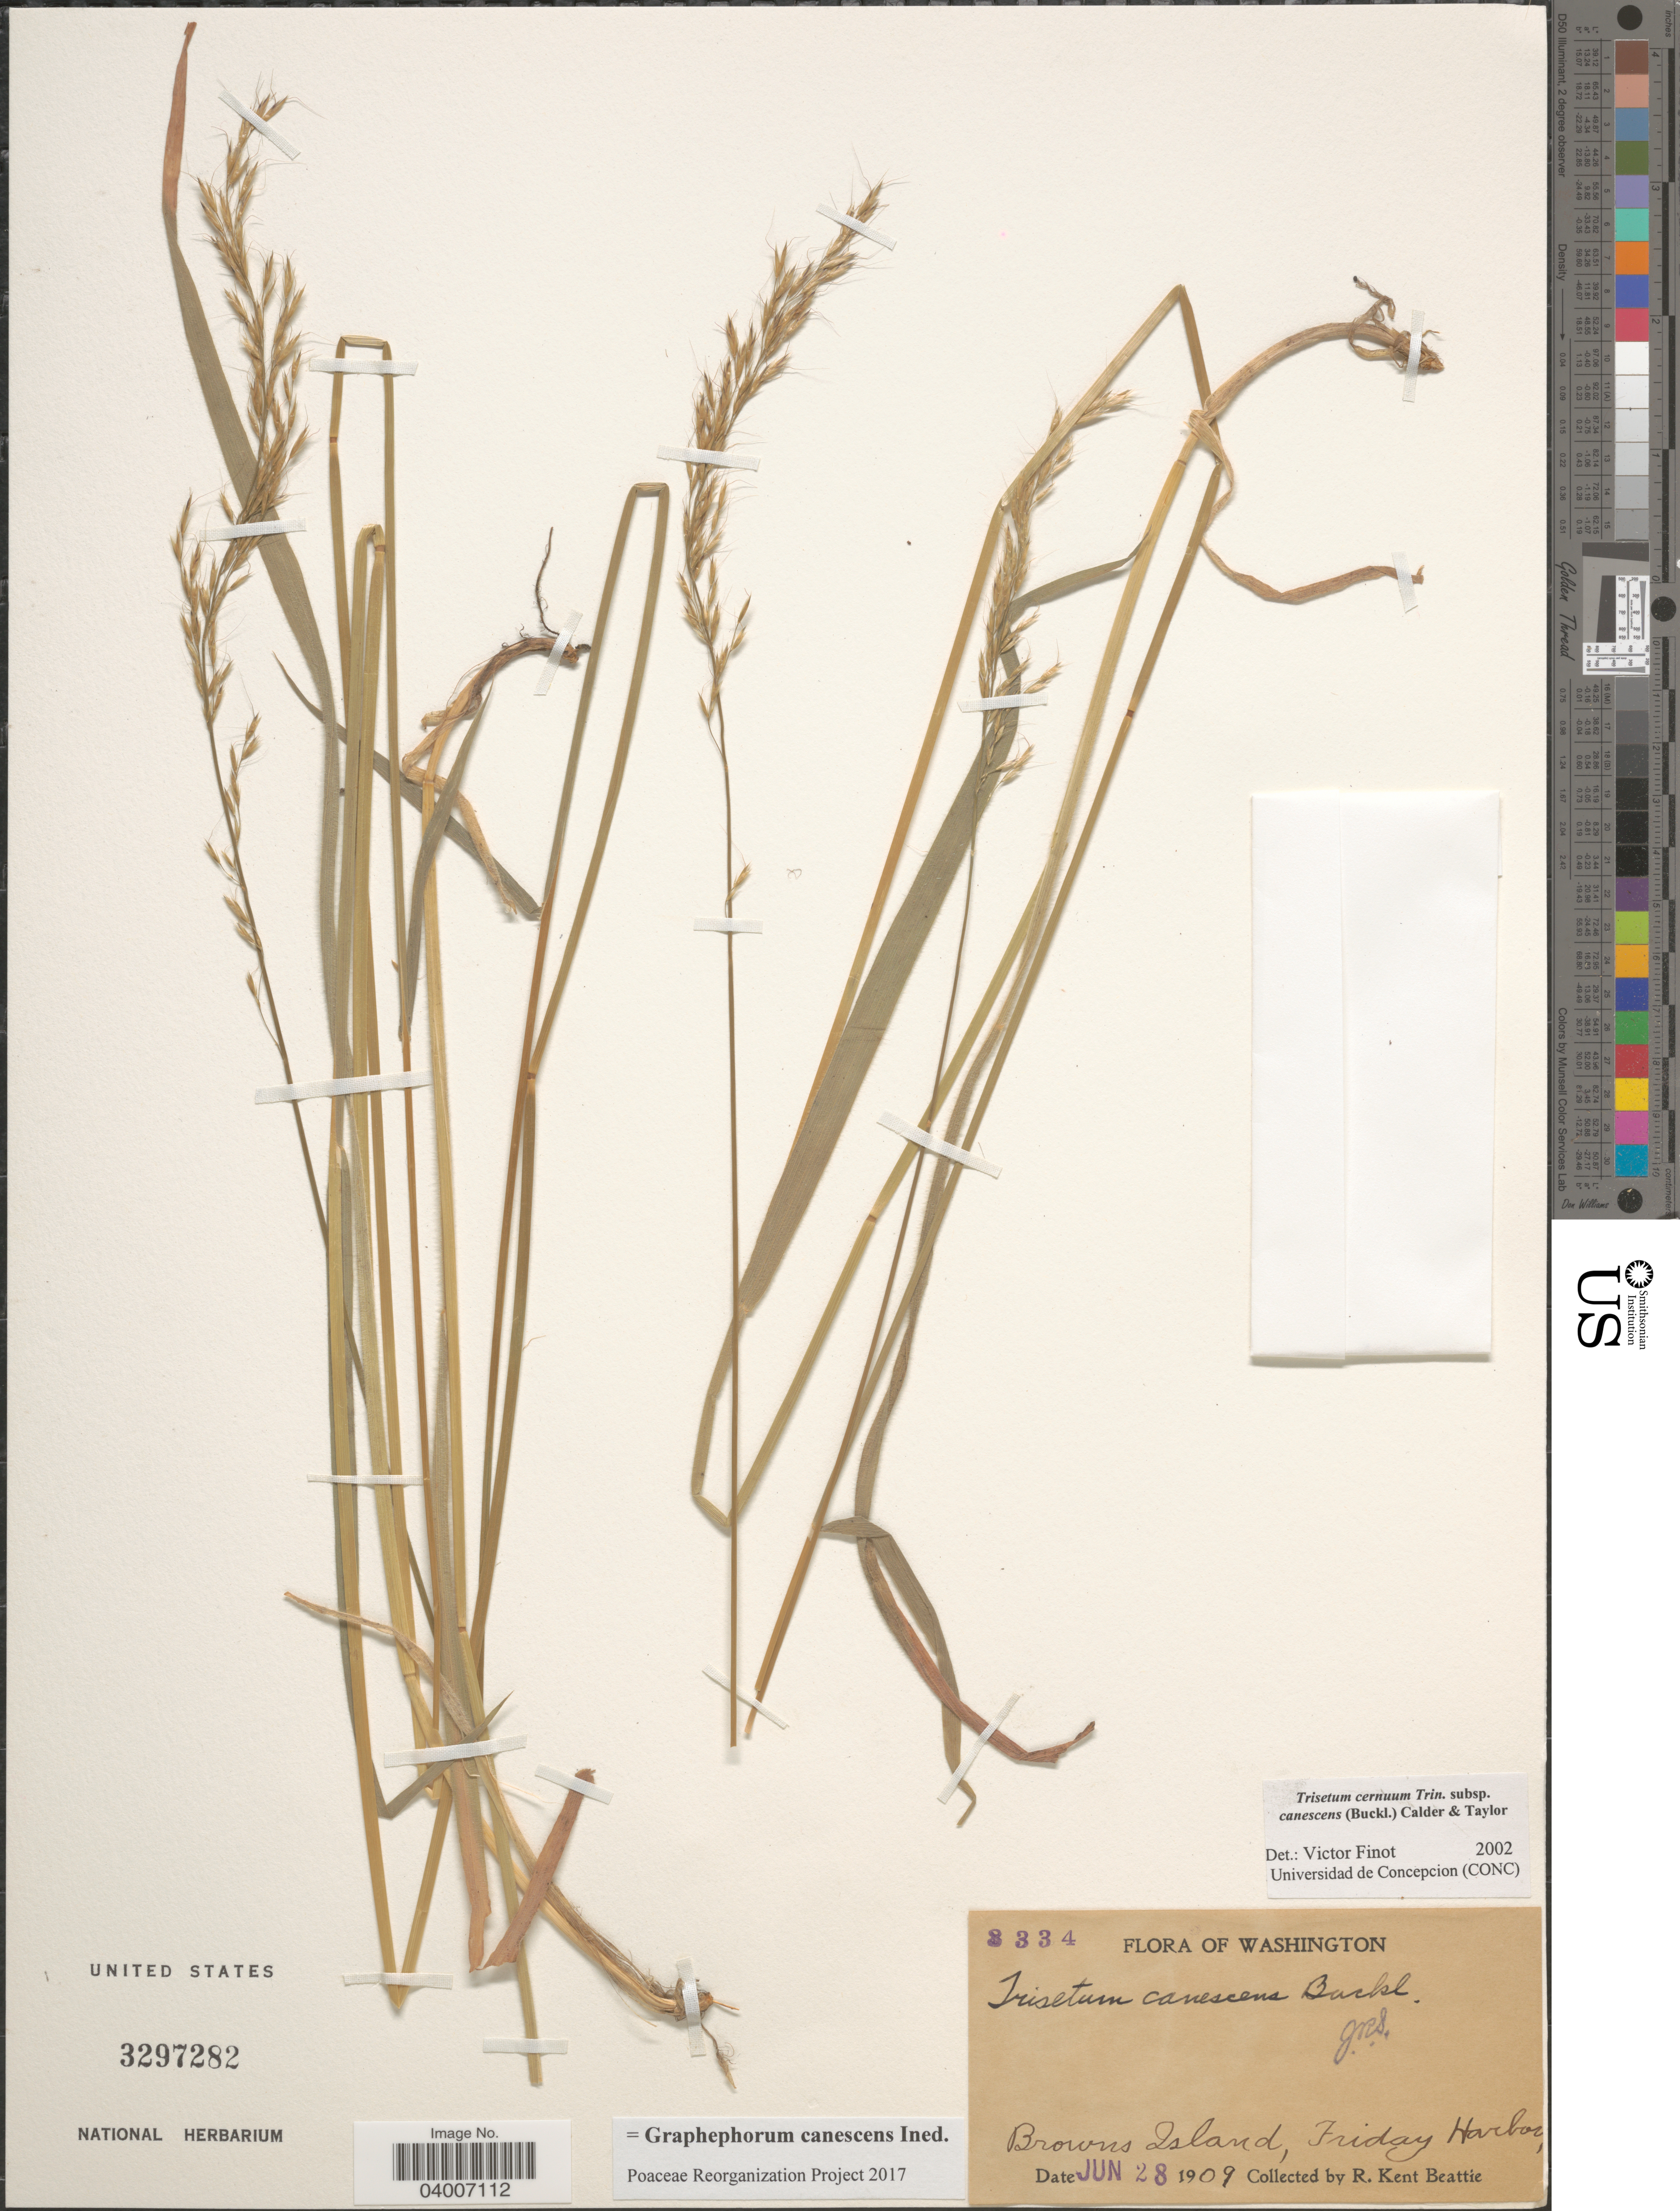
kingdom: Plantae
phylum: Tracheophyta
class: Liliopsida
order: Poales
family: Poaceae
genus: Graphephorum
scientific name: Graphephorum canescens ined.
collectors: R. K. Beattie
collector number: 3334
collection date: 1909-06-28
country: United States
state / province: Washington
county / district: San Juan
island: Brown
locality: Browns Island, Friday Harbor.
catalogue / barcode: US 3297282